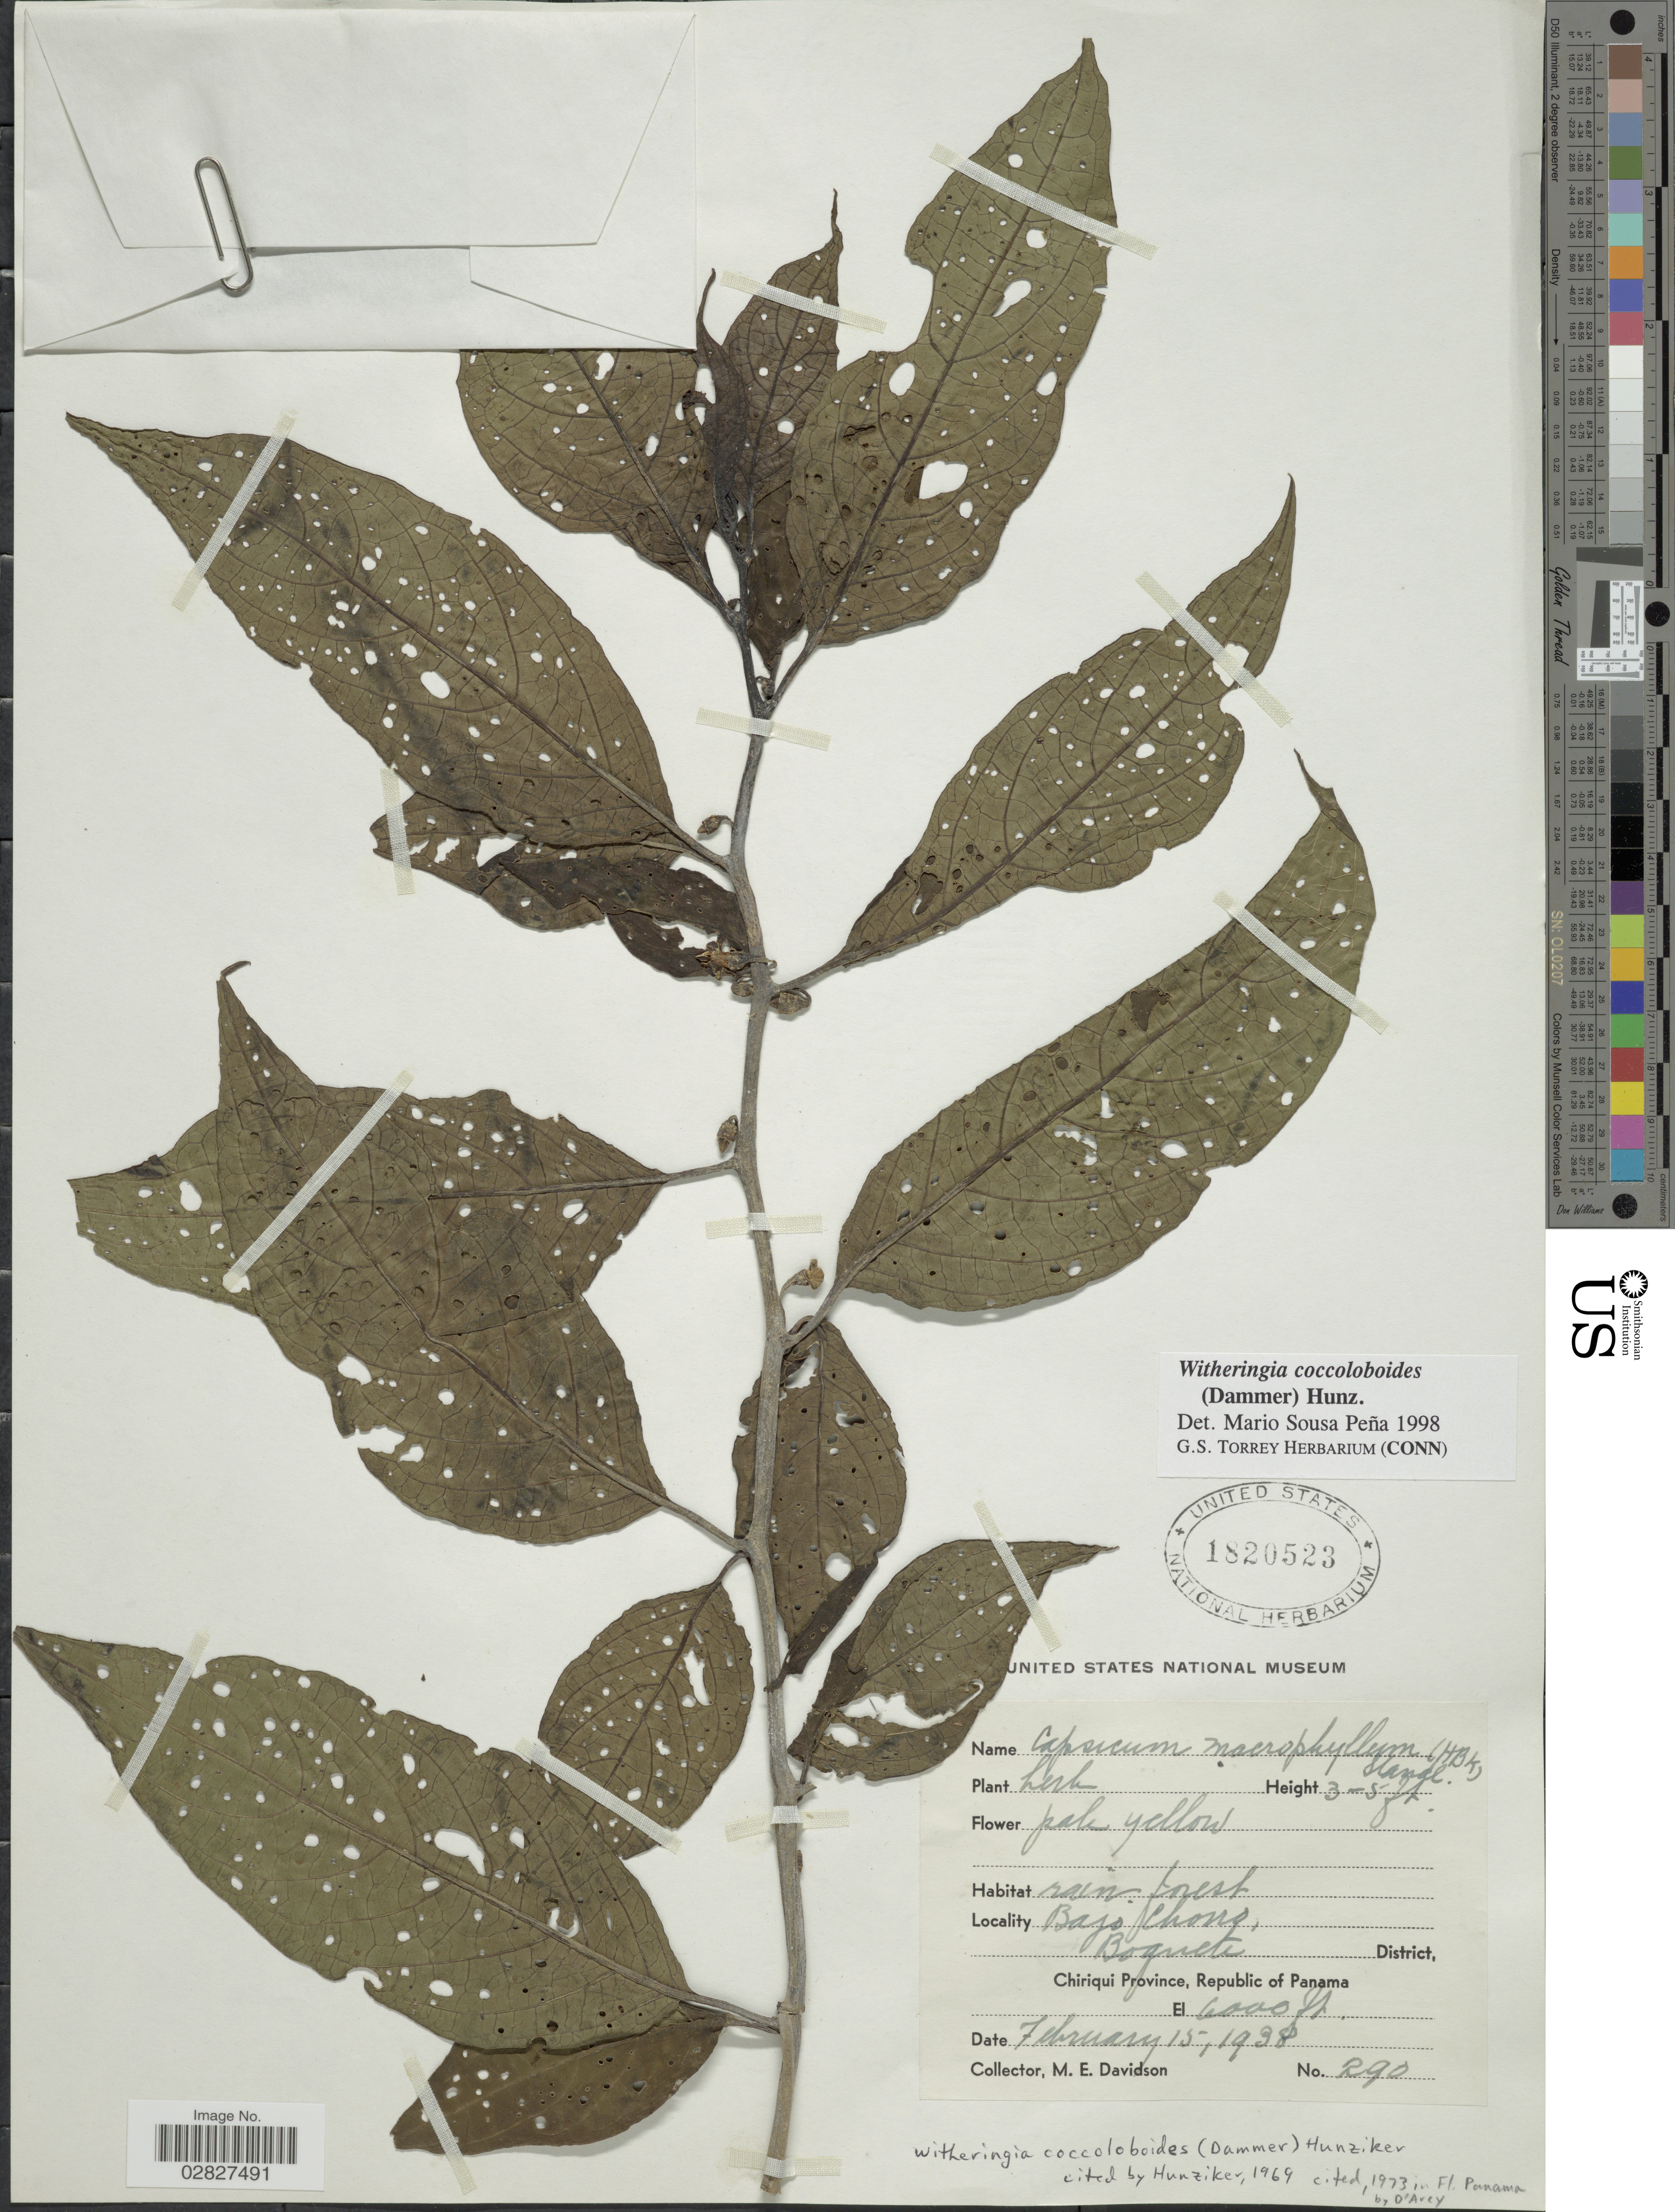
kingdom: Plantae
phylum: Tracheophyta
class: Magnoliopsida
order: Solanales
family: Solanaceae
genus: Witheringia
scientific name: Witheringia coccoloboides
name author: (Dammer) Hunz.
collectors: M. E. Davidson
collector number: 290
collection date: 1938-02-15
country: Panama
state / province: Chiriqui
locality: Bajo Chorro, Boquete District.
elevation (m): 1829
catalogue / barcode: US 1820523